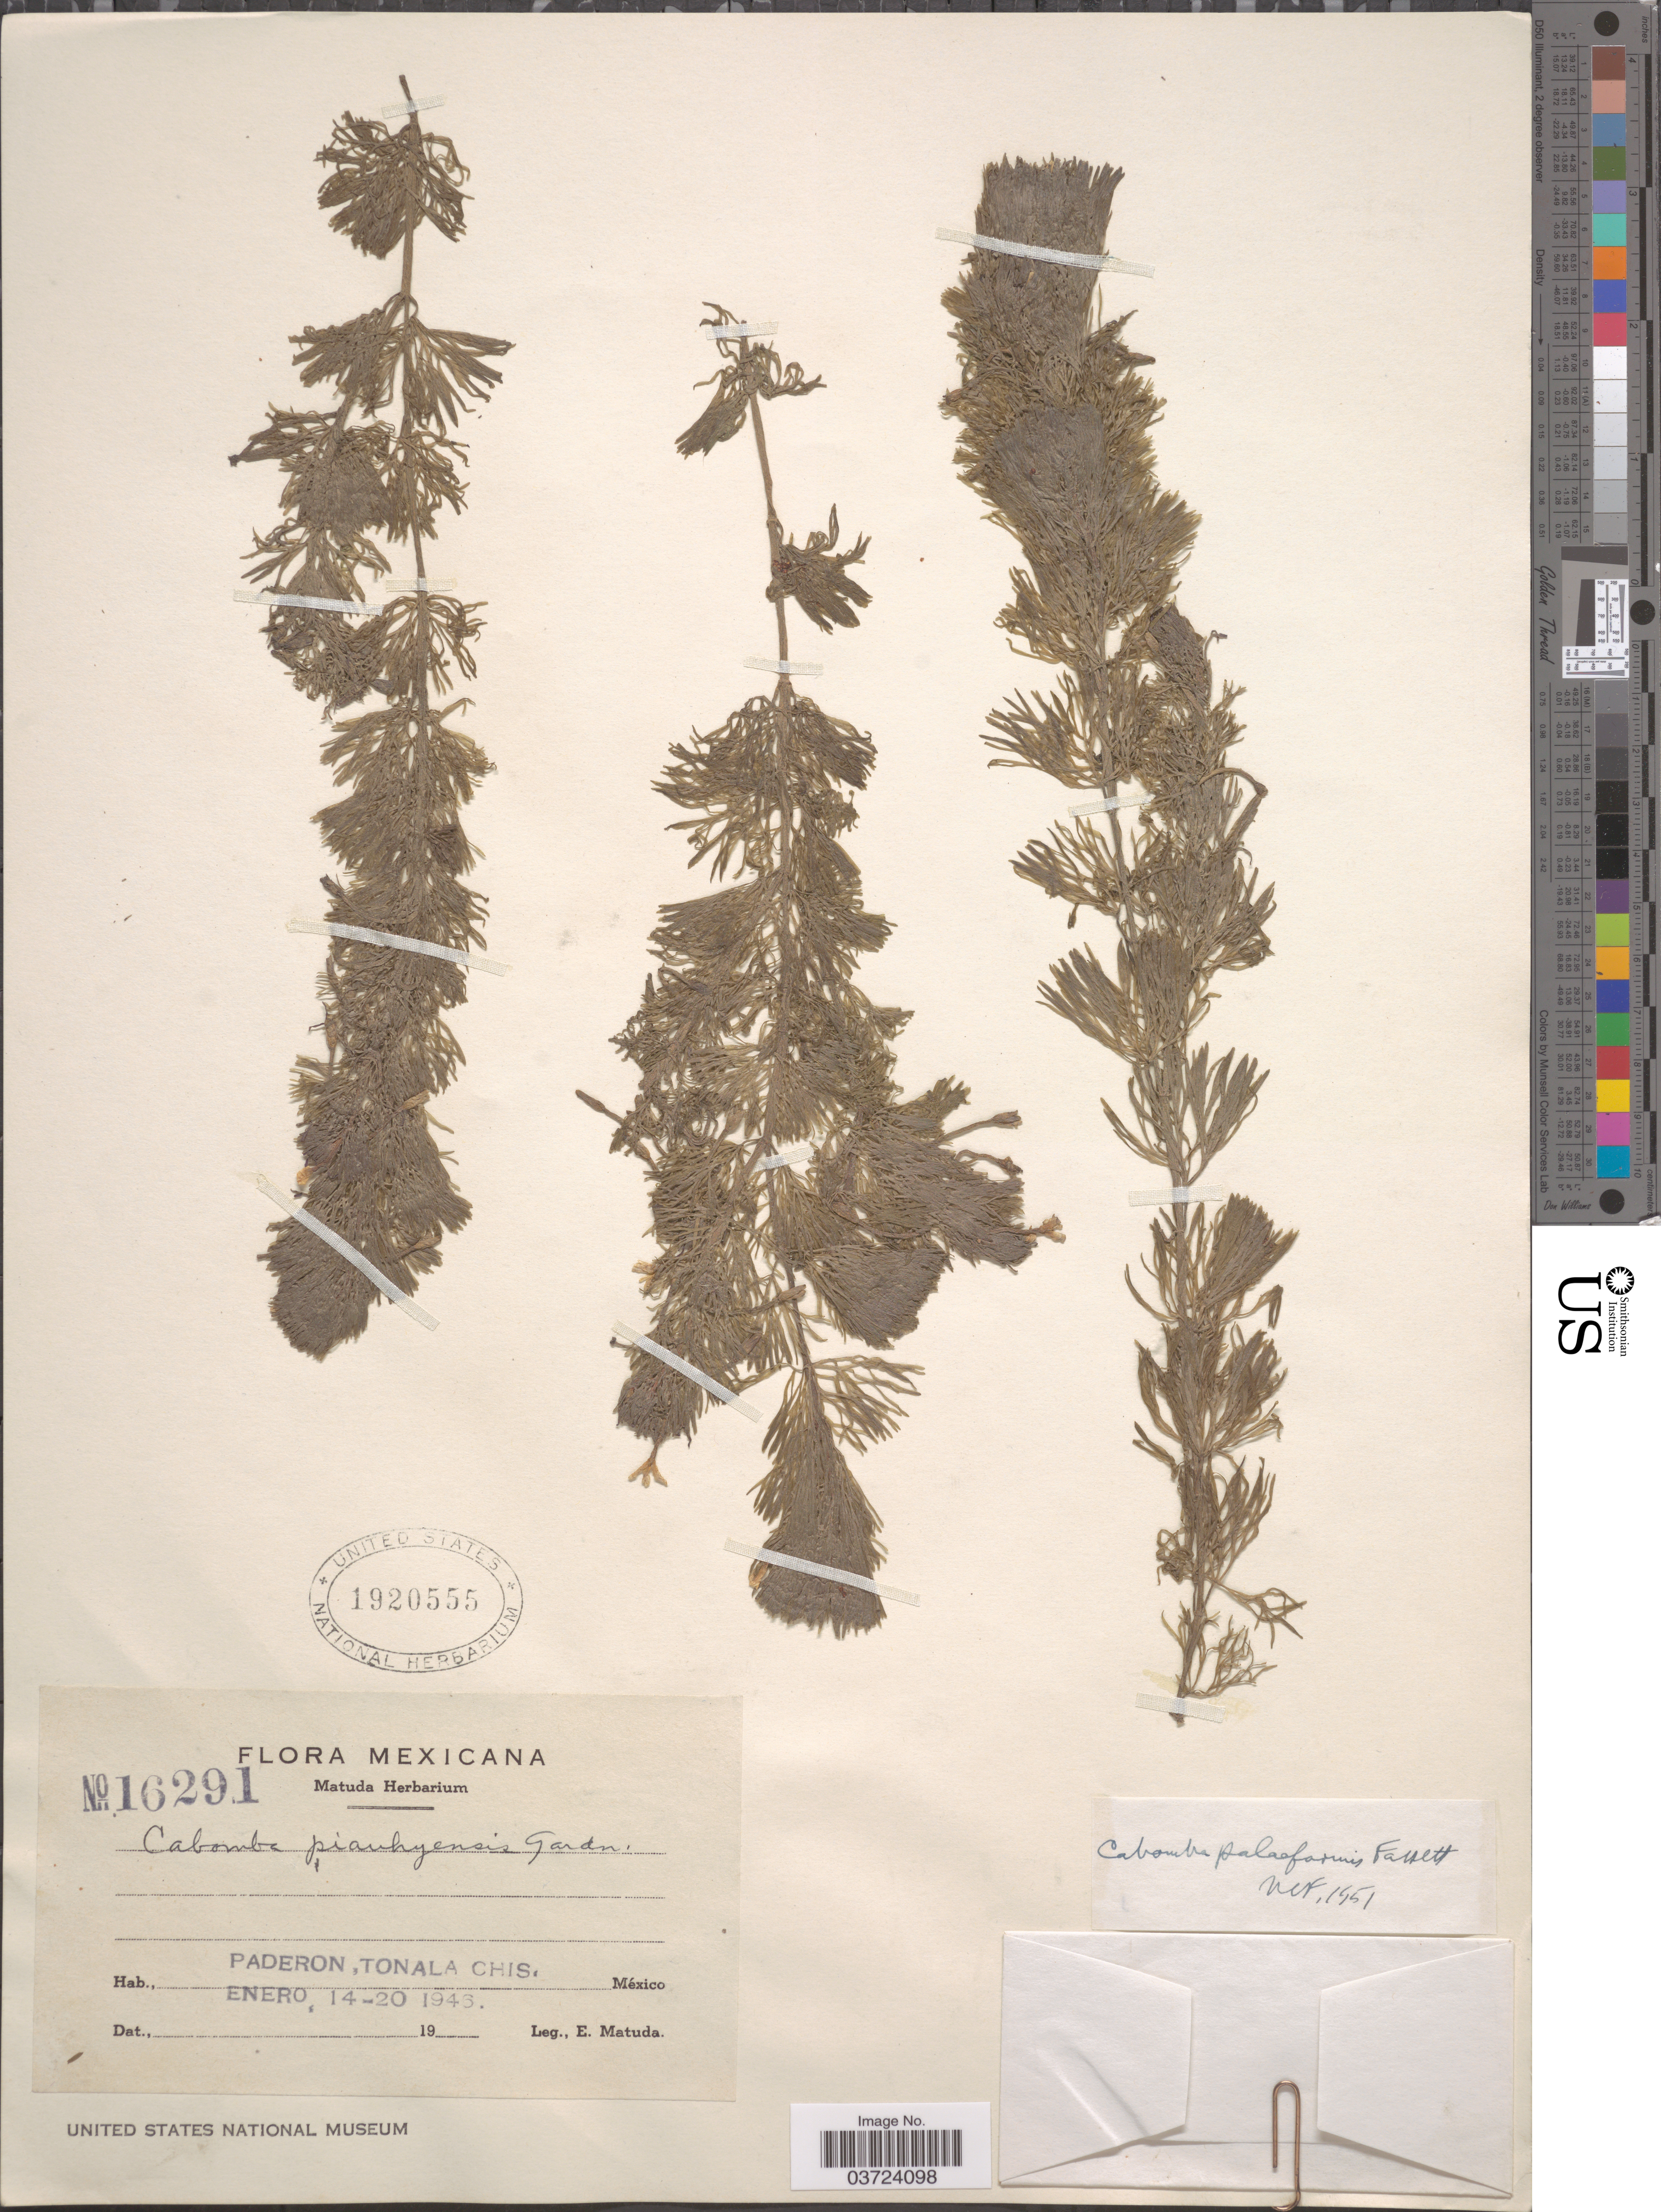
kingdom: Plantae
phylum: Tracheophyta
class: Magnoliopsida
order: Nymphaeales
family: Cabombaceae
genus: Cabomba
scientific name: Cabomba palaeformis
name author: Fassett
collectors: E. Matuda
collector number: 16291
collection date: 1946-01-14/1946-01-20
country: Mexico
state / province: Chiapas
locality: Paderon, Tonala Chis.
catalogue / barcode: US 1920555